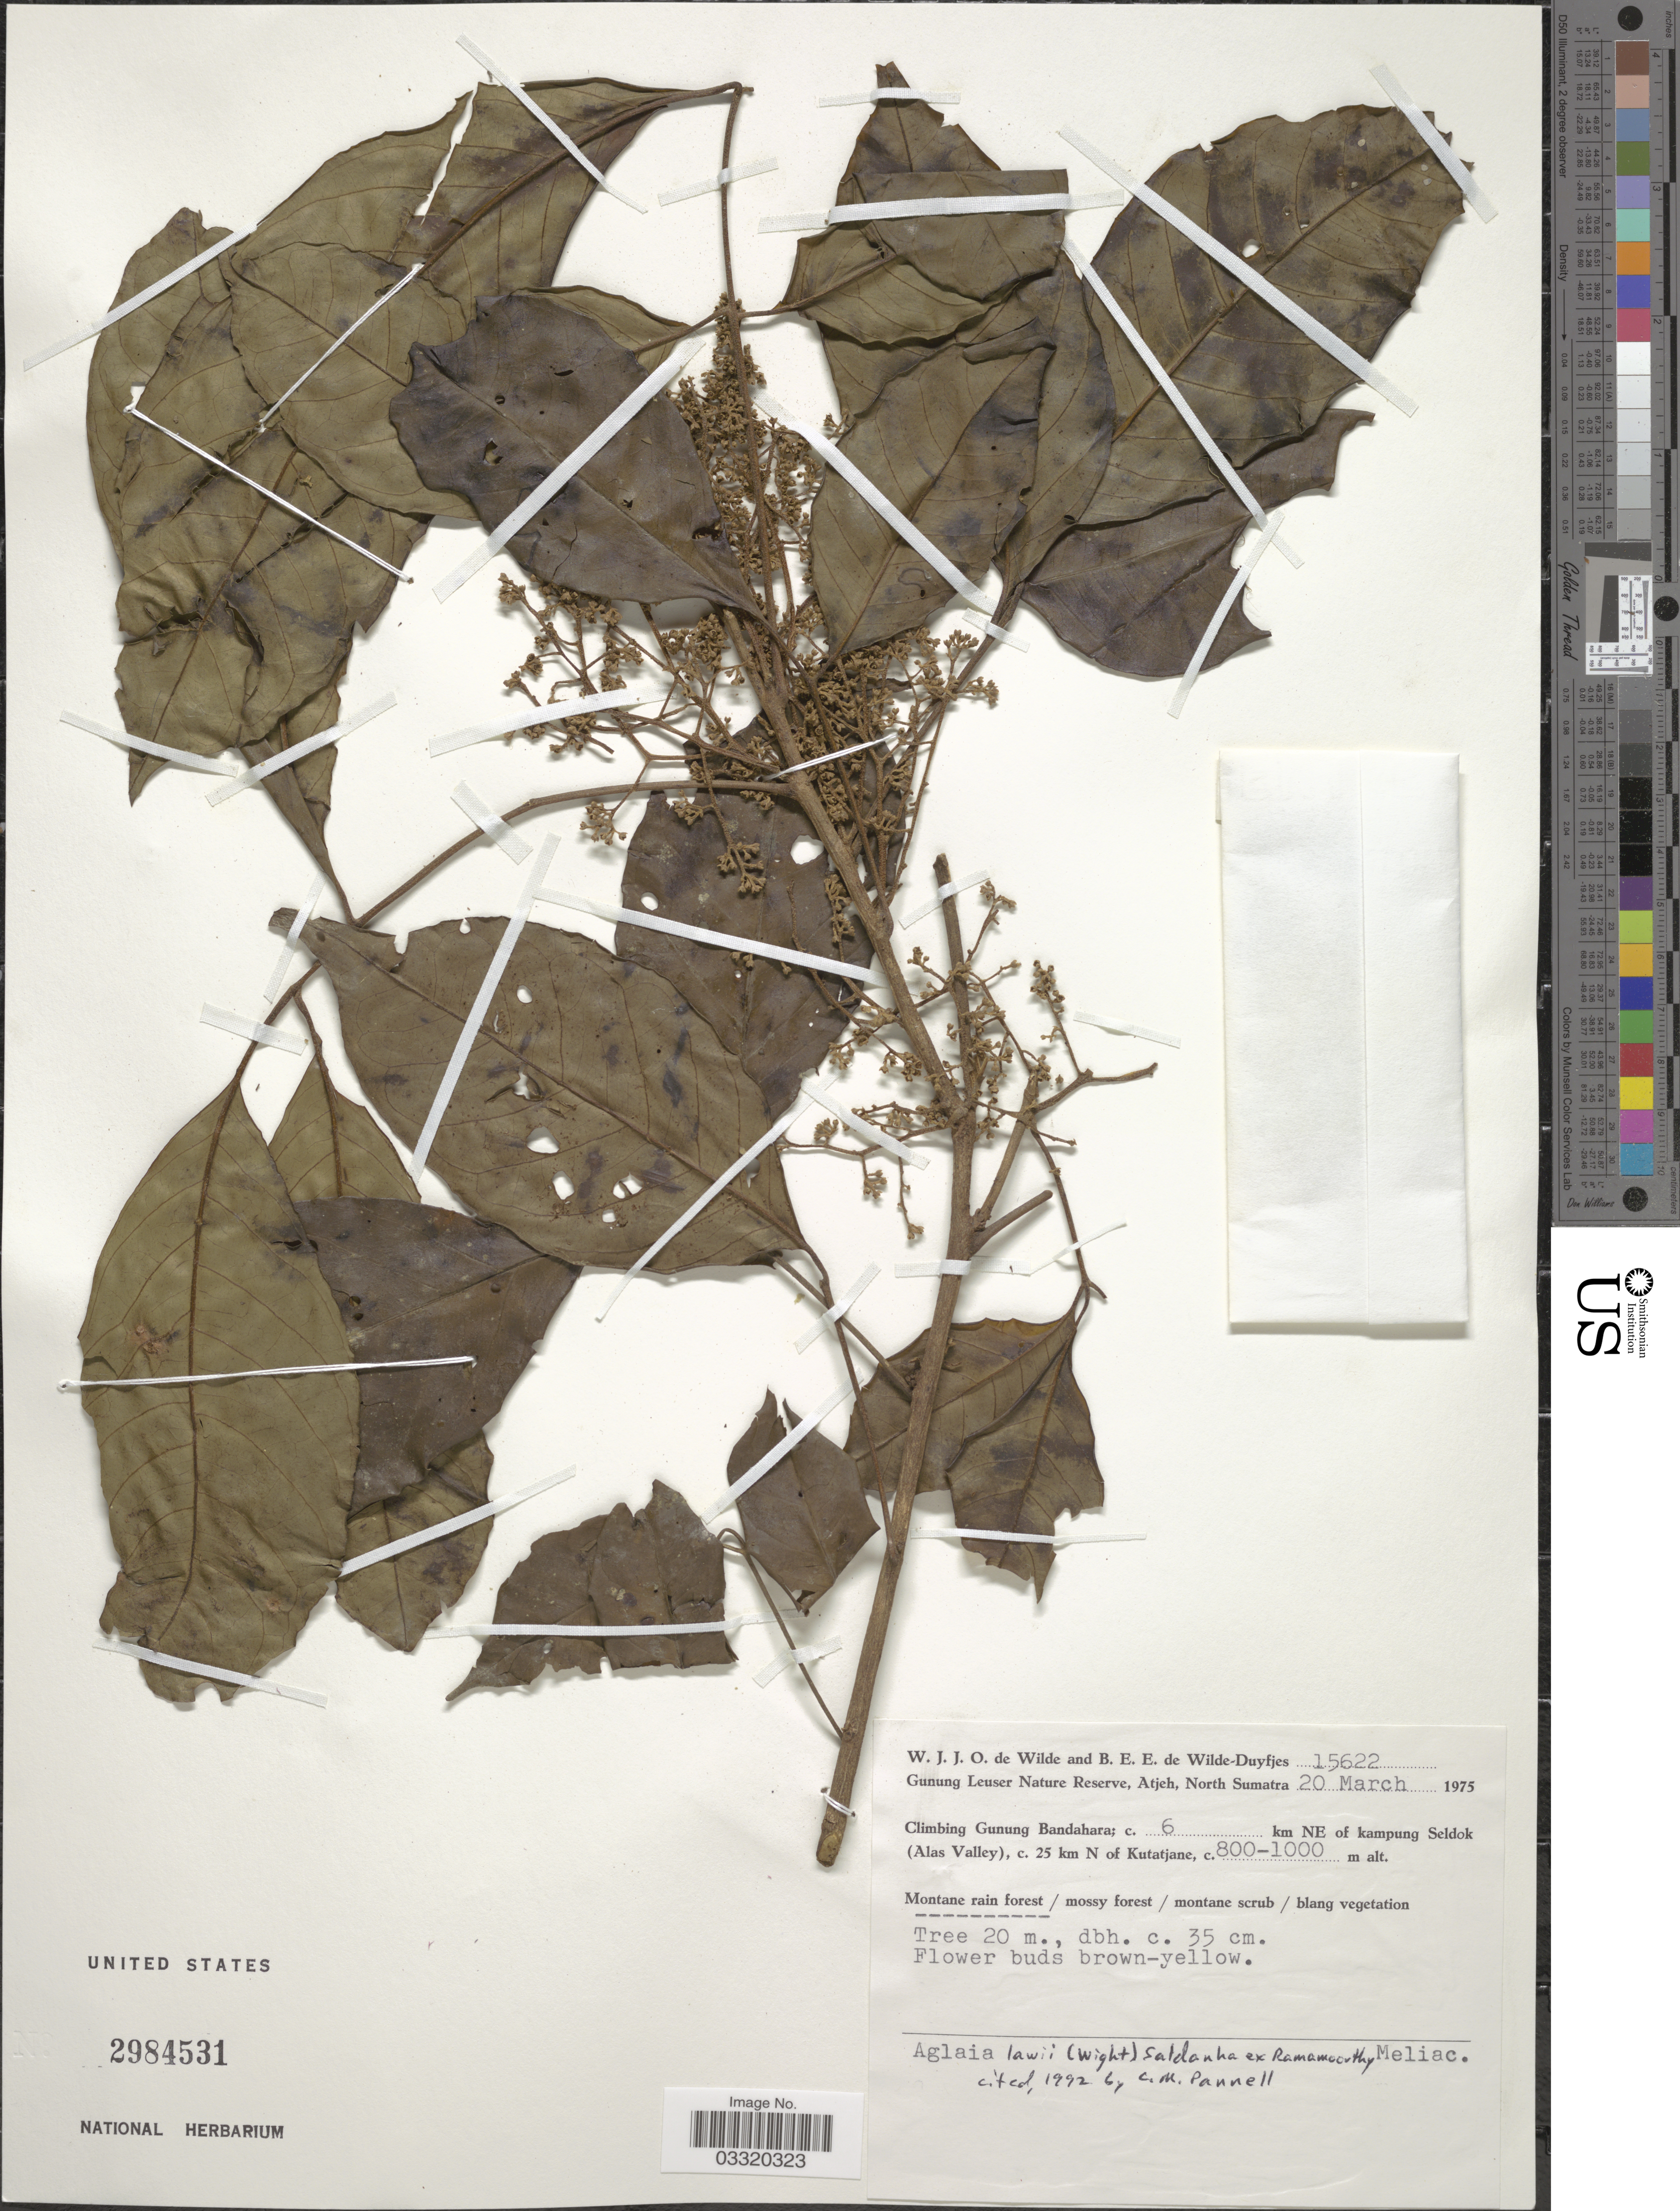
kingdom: Plantae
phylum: Tracheophyta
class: Magnoliopsida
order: Sapindales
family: Meliaceae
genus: Aglaia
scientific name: Aglaia lawii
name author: (Wight) C.J. Saldanha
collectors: W. J. de Wilde & B. E. de Wilde-Duyfjes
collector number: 15622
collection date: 1975-03-20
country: Indonesia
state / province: Sumatra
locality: Gunung Leuser Nature Reserve, Atjeh, North Sumatra. Climbing Gunung Bandahara; c. 6 km NE of kampung Seldok (Alas Valley), c. 25 km N of Kutatjane.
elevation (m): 800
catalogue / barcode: US 2984531